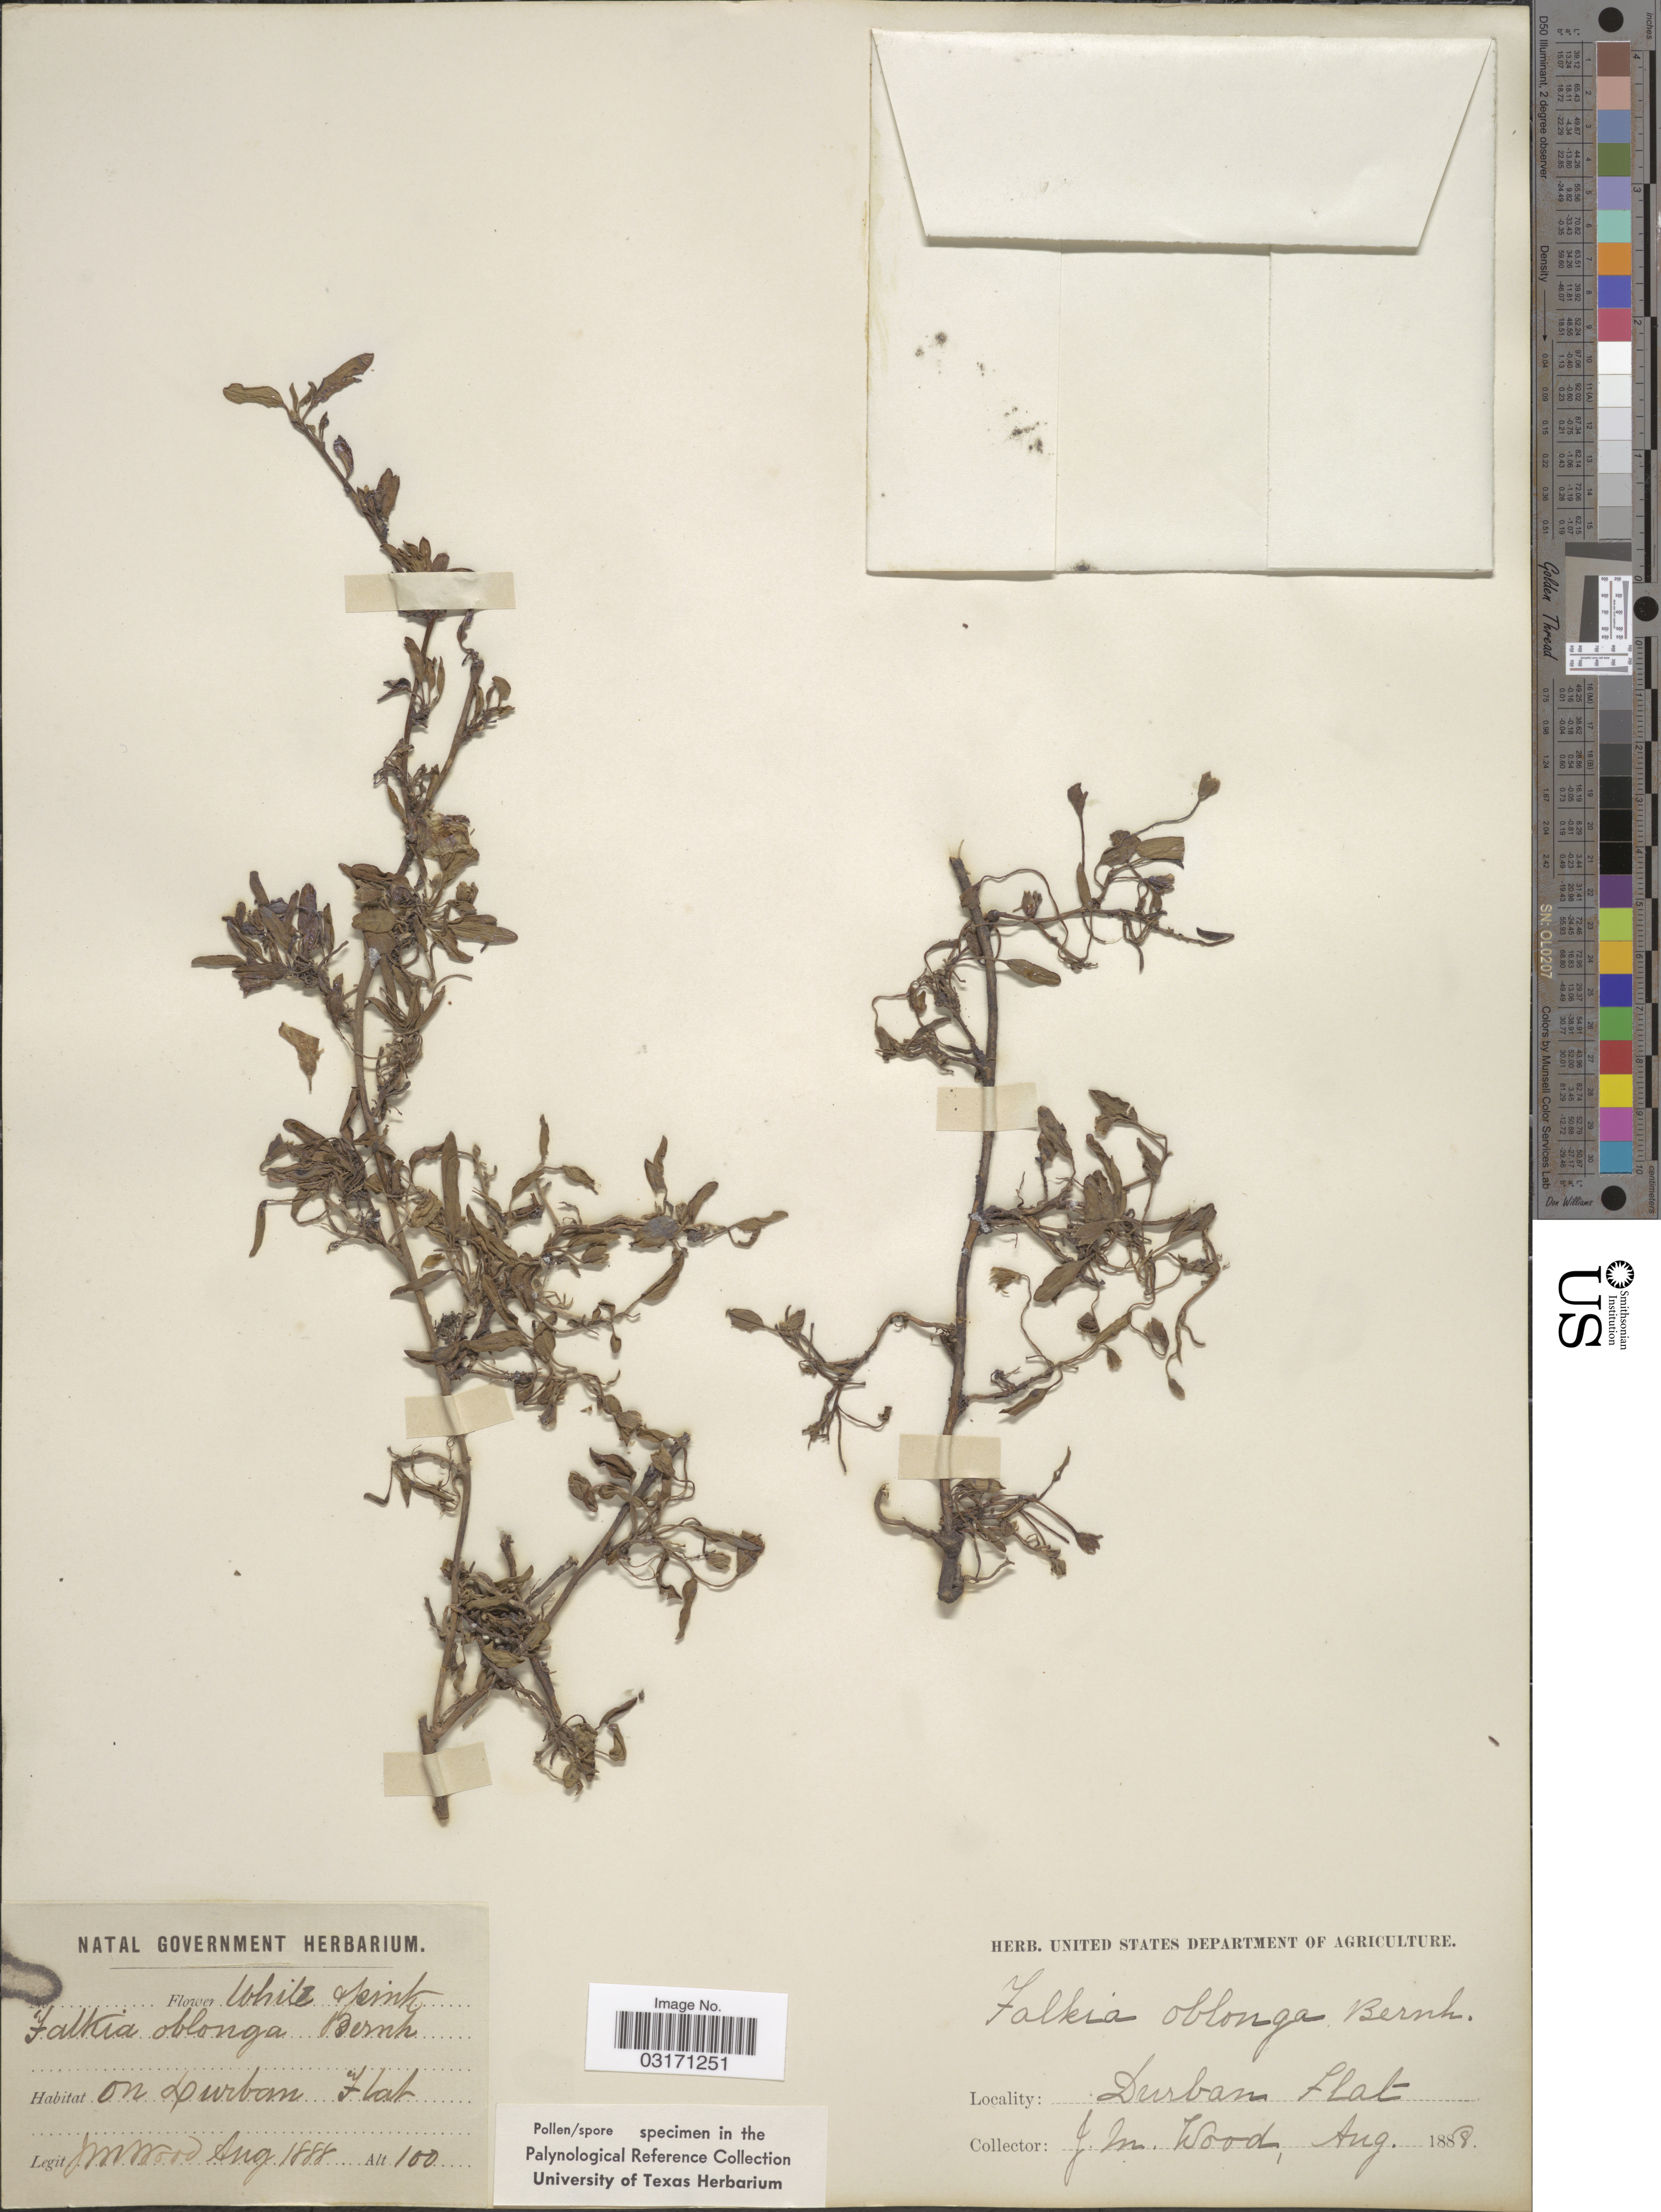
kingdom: Plantae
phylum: Tracheophyta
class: Magnoliopsida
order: Solanales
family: Convolvulaceae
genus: Falkia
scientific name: Falkia oblonga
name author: Bernh.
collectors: J. M. Wood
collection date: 1888-08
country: South Africa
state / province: KwaZulu-Natal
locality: On Durban Flat.